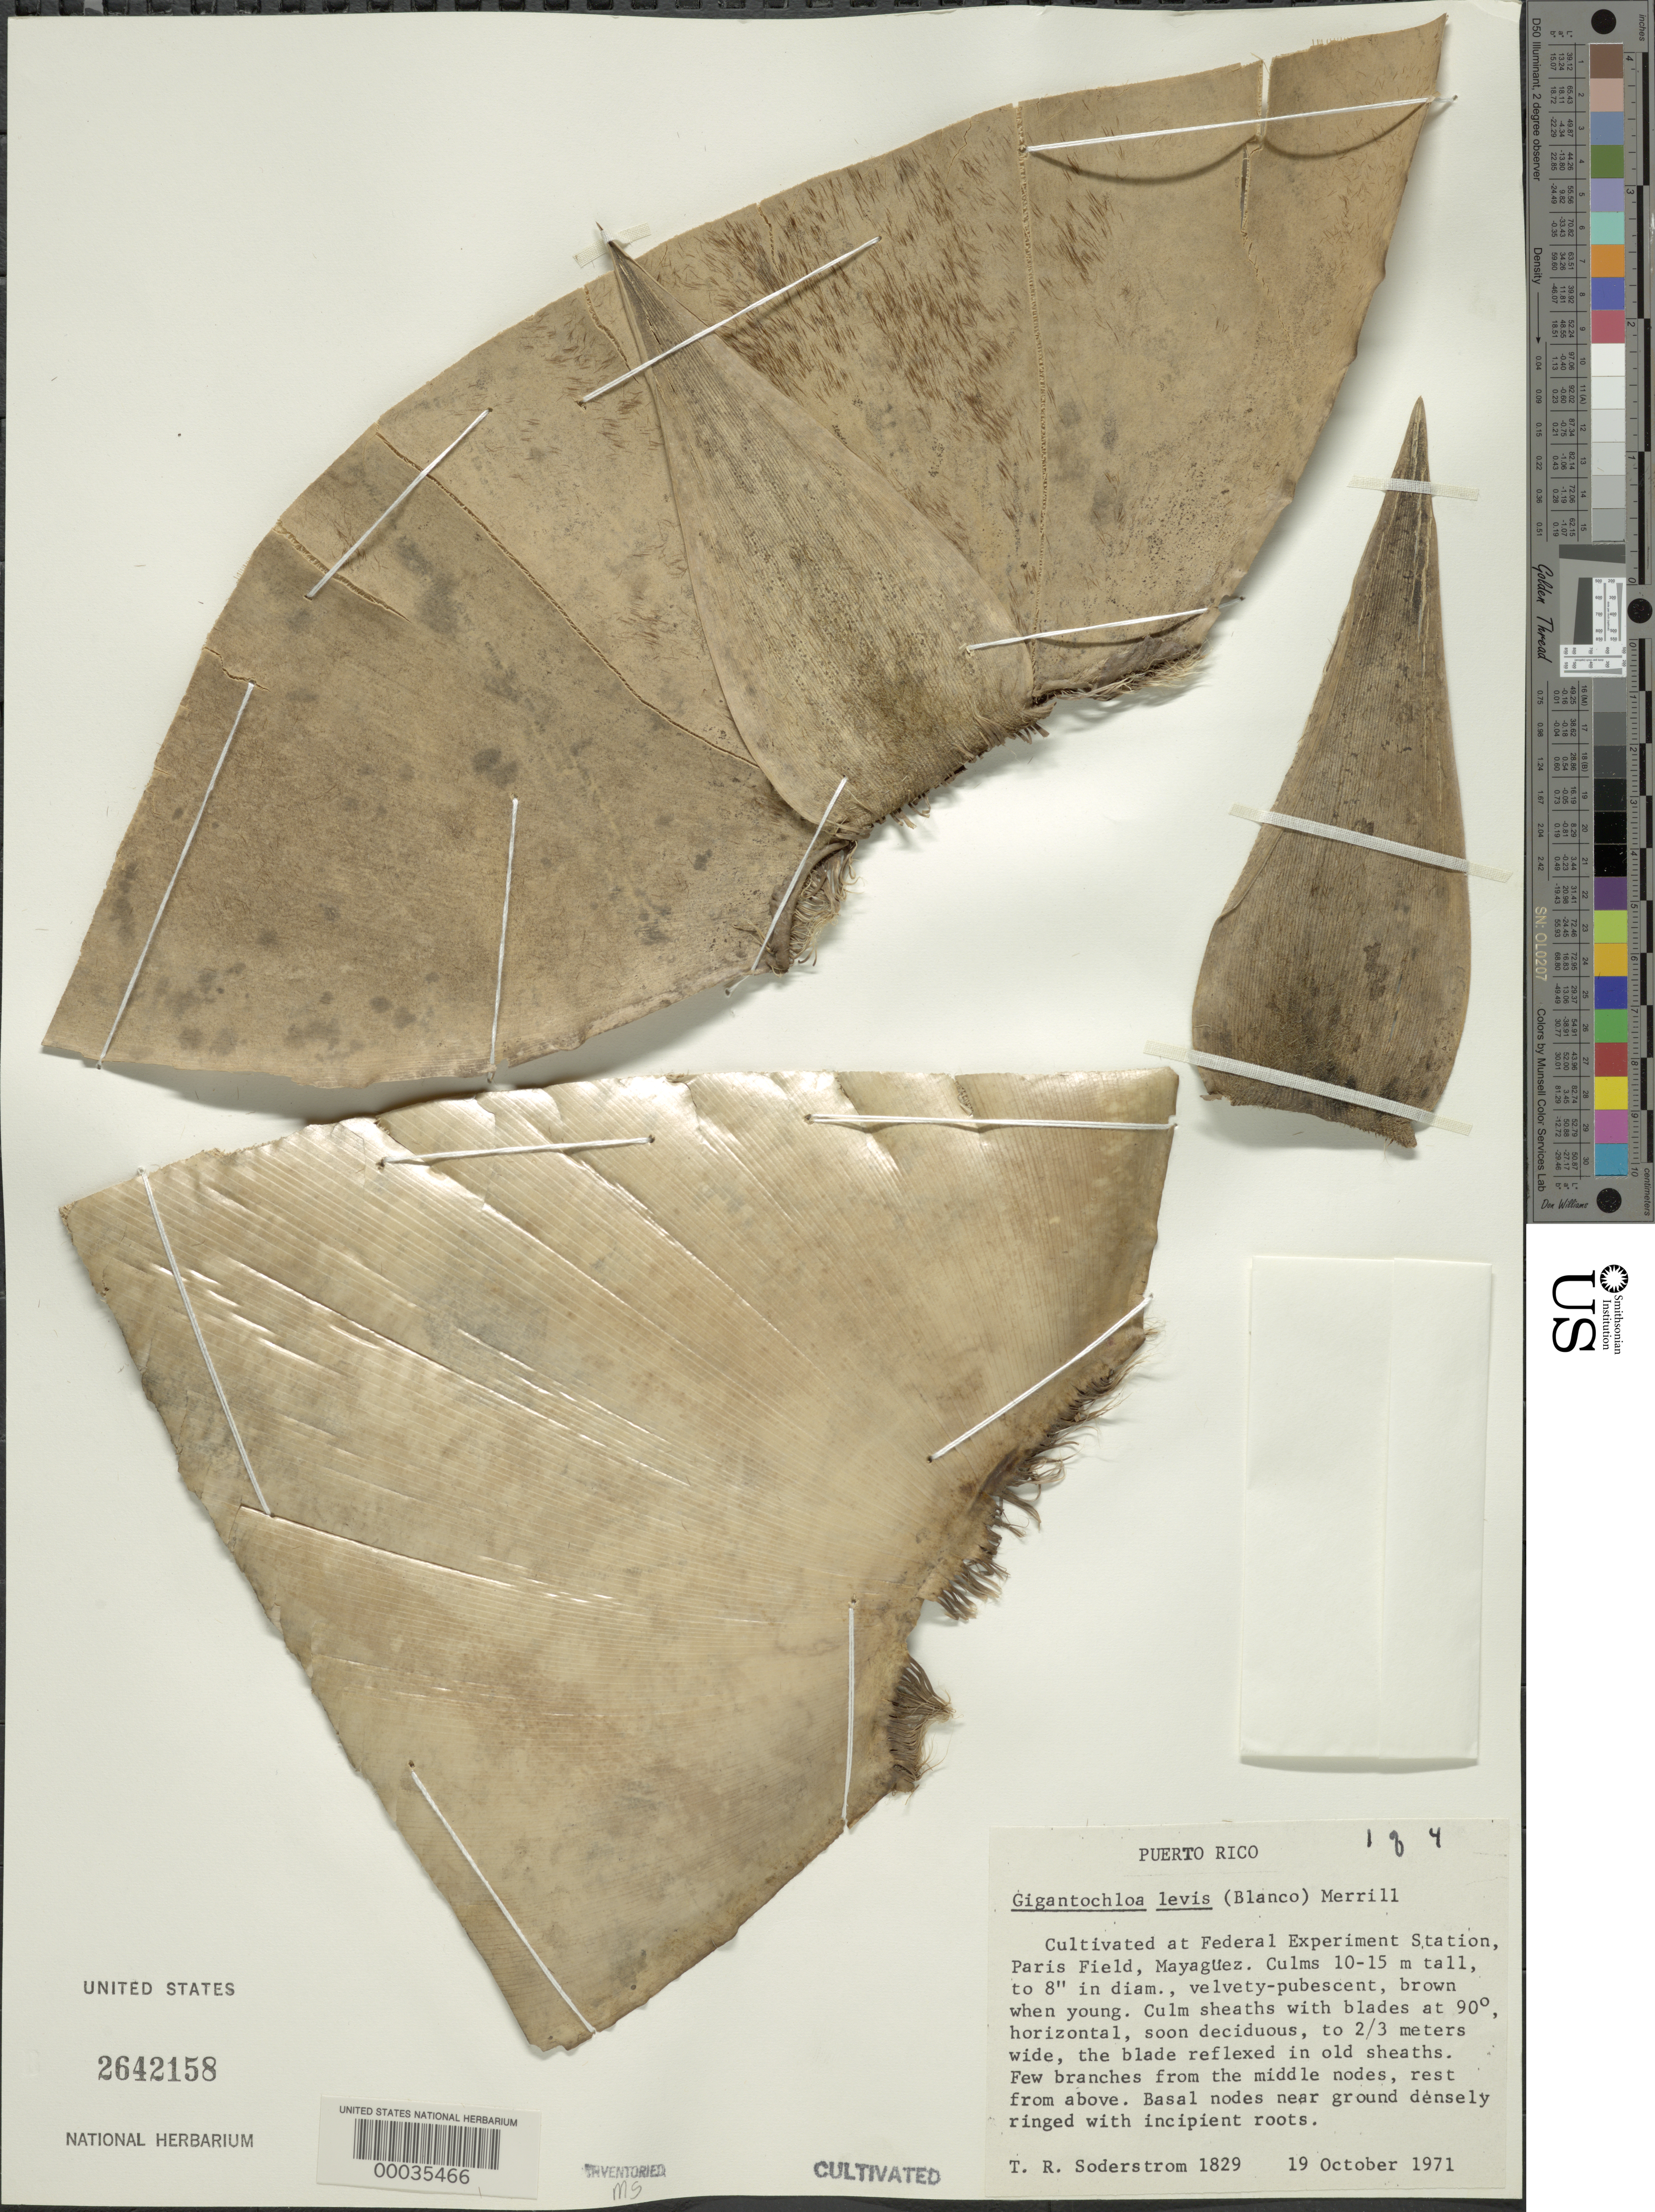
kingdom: Plantae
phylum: Tracheophyta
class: Liliopsida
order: Poales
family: Poaceae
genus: Dendrocalamus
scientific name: Dendrocalamus laevis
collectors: T. R. Soderstrom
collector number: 1829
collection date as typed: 19 Oct 1971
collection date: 1971-10-19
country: Puerto Rico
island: Greater Antilles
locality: Federal experimental station, paris field-mayaguez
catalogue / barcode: US 2642158